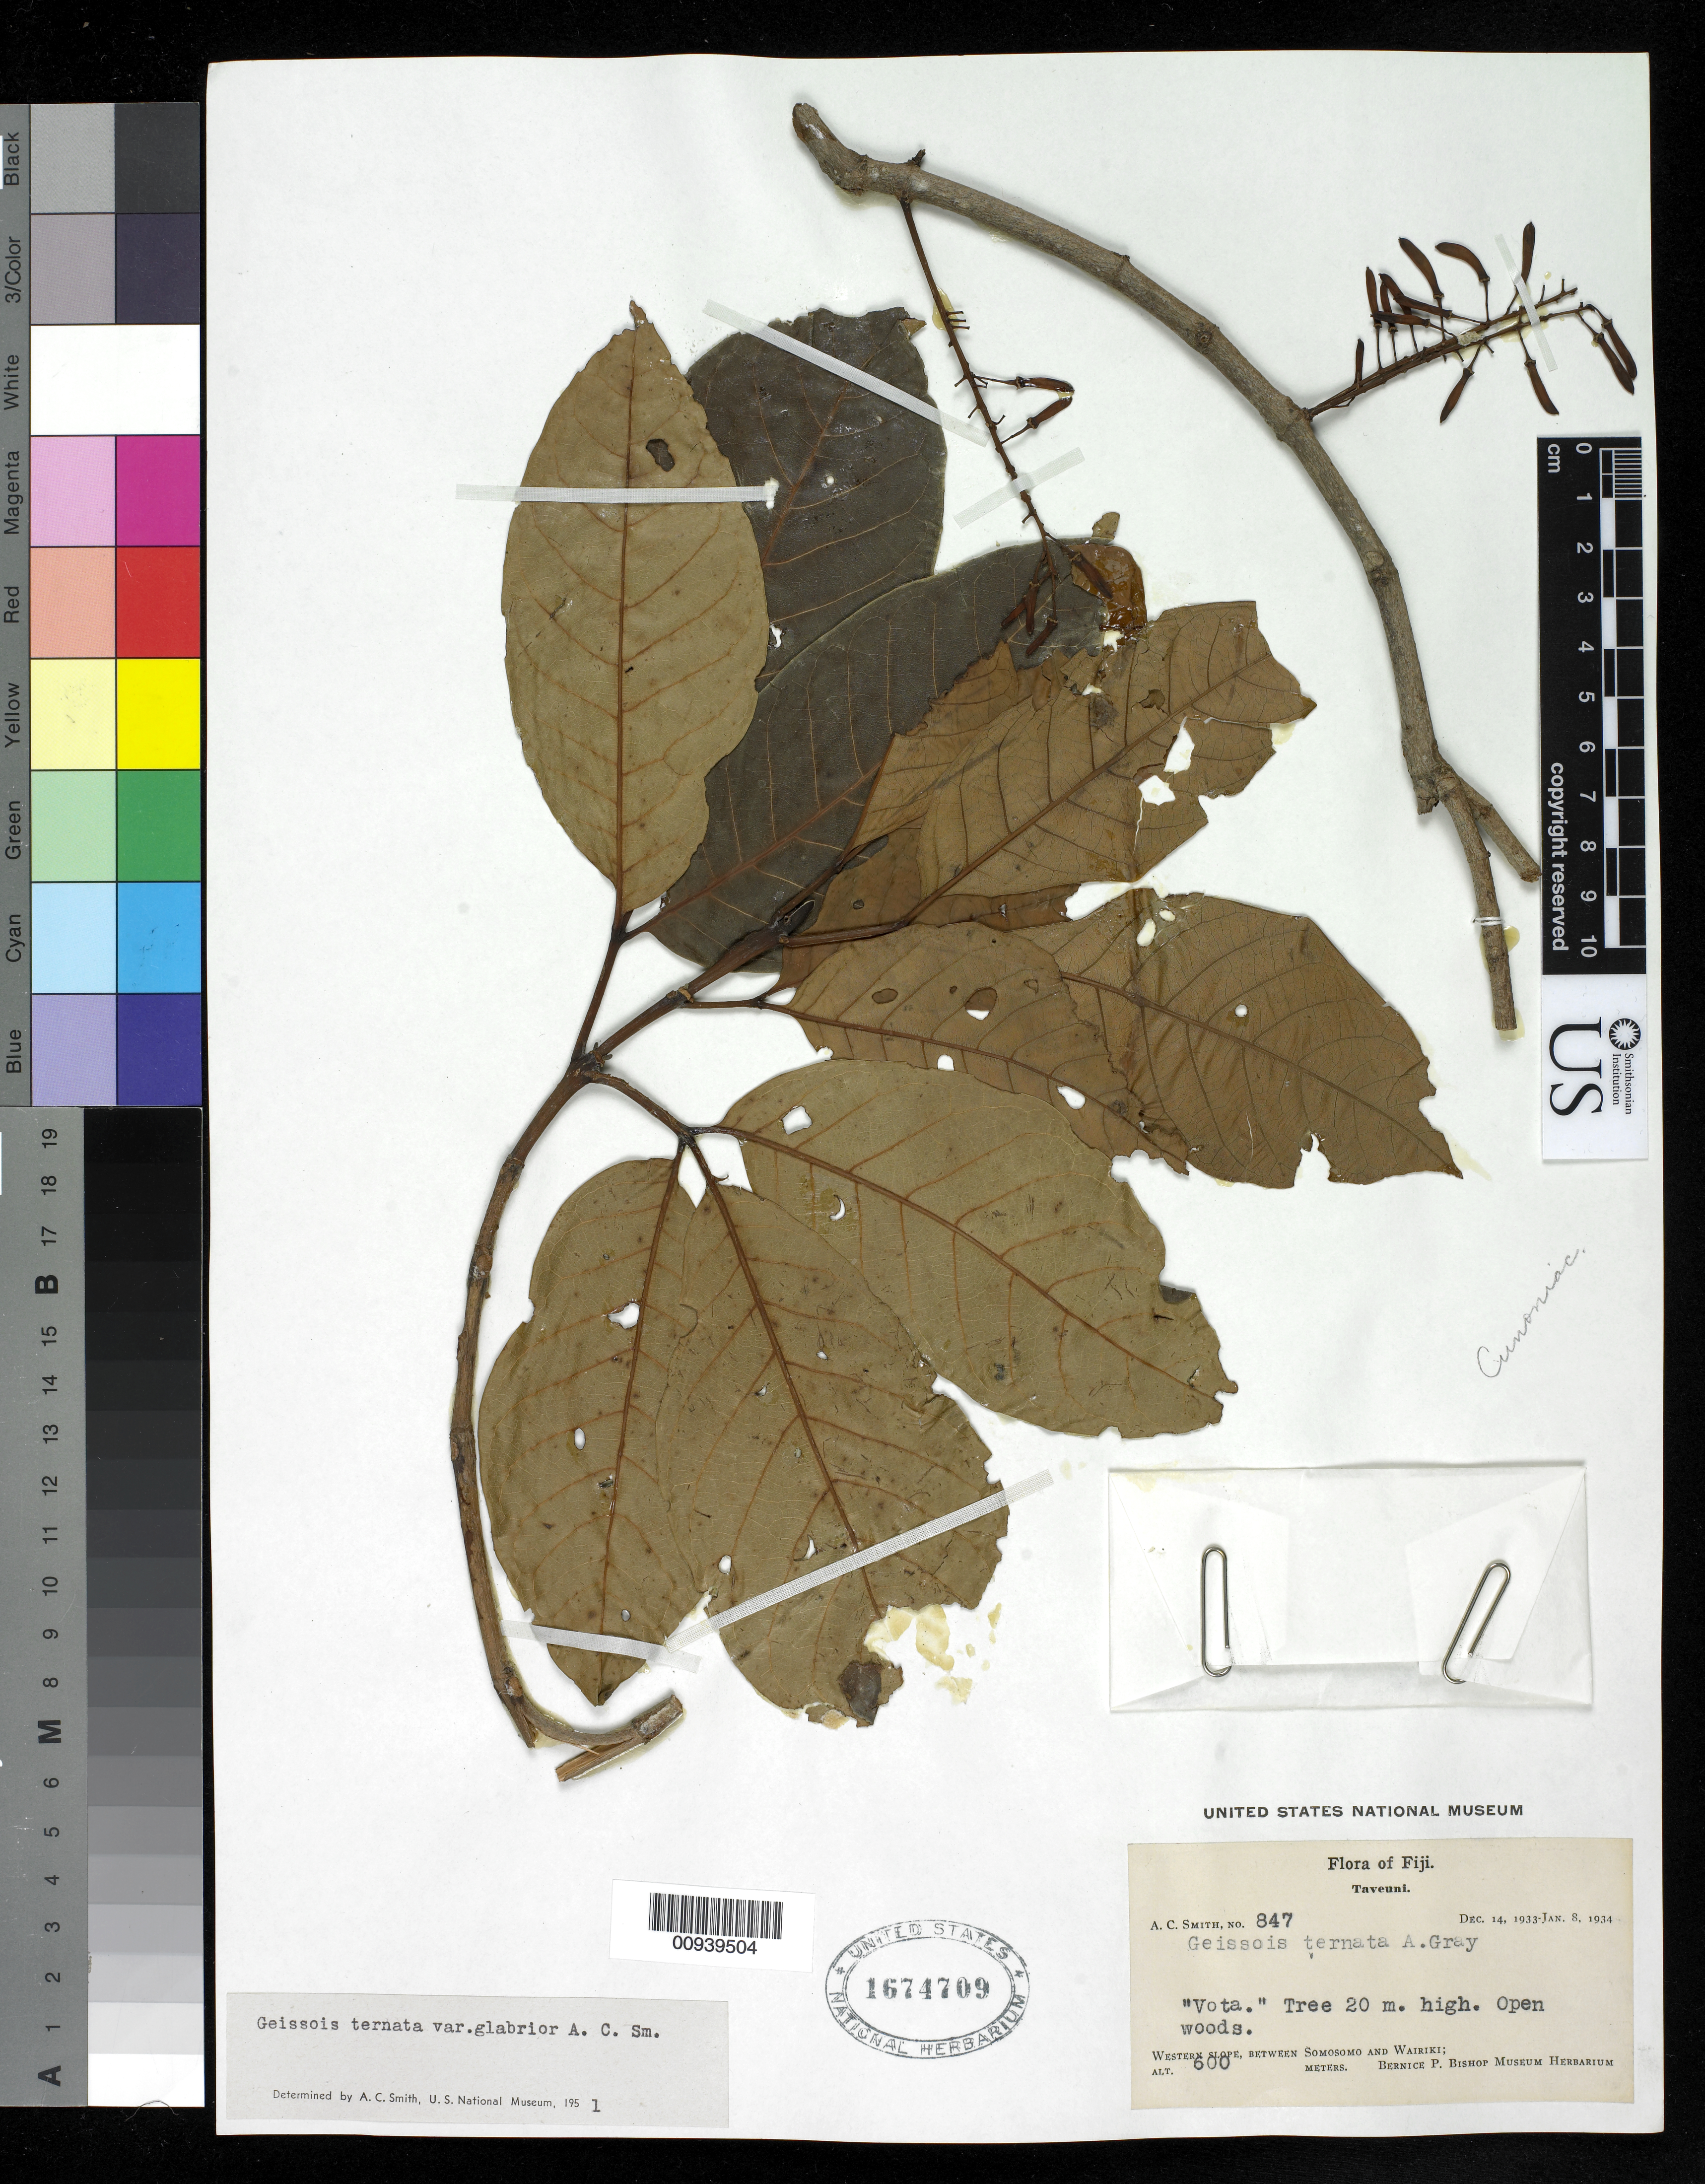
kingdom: Plantae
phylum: Tracheophyta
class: Magnoliopsida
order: Oxalidales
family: Cunoniaceae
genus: Geissois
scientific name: Geissois ternata var. glabrior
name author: A.C. Sm.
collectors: C. A. Smith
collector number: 847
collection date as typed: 14 Dec 1933 to 08 Jan 1934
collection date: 1933-12-14/1934-01-08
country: Fiji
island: Taveuni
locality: Western slope between Somosomo and Wairiki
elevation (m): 600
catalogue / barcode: US 1674709